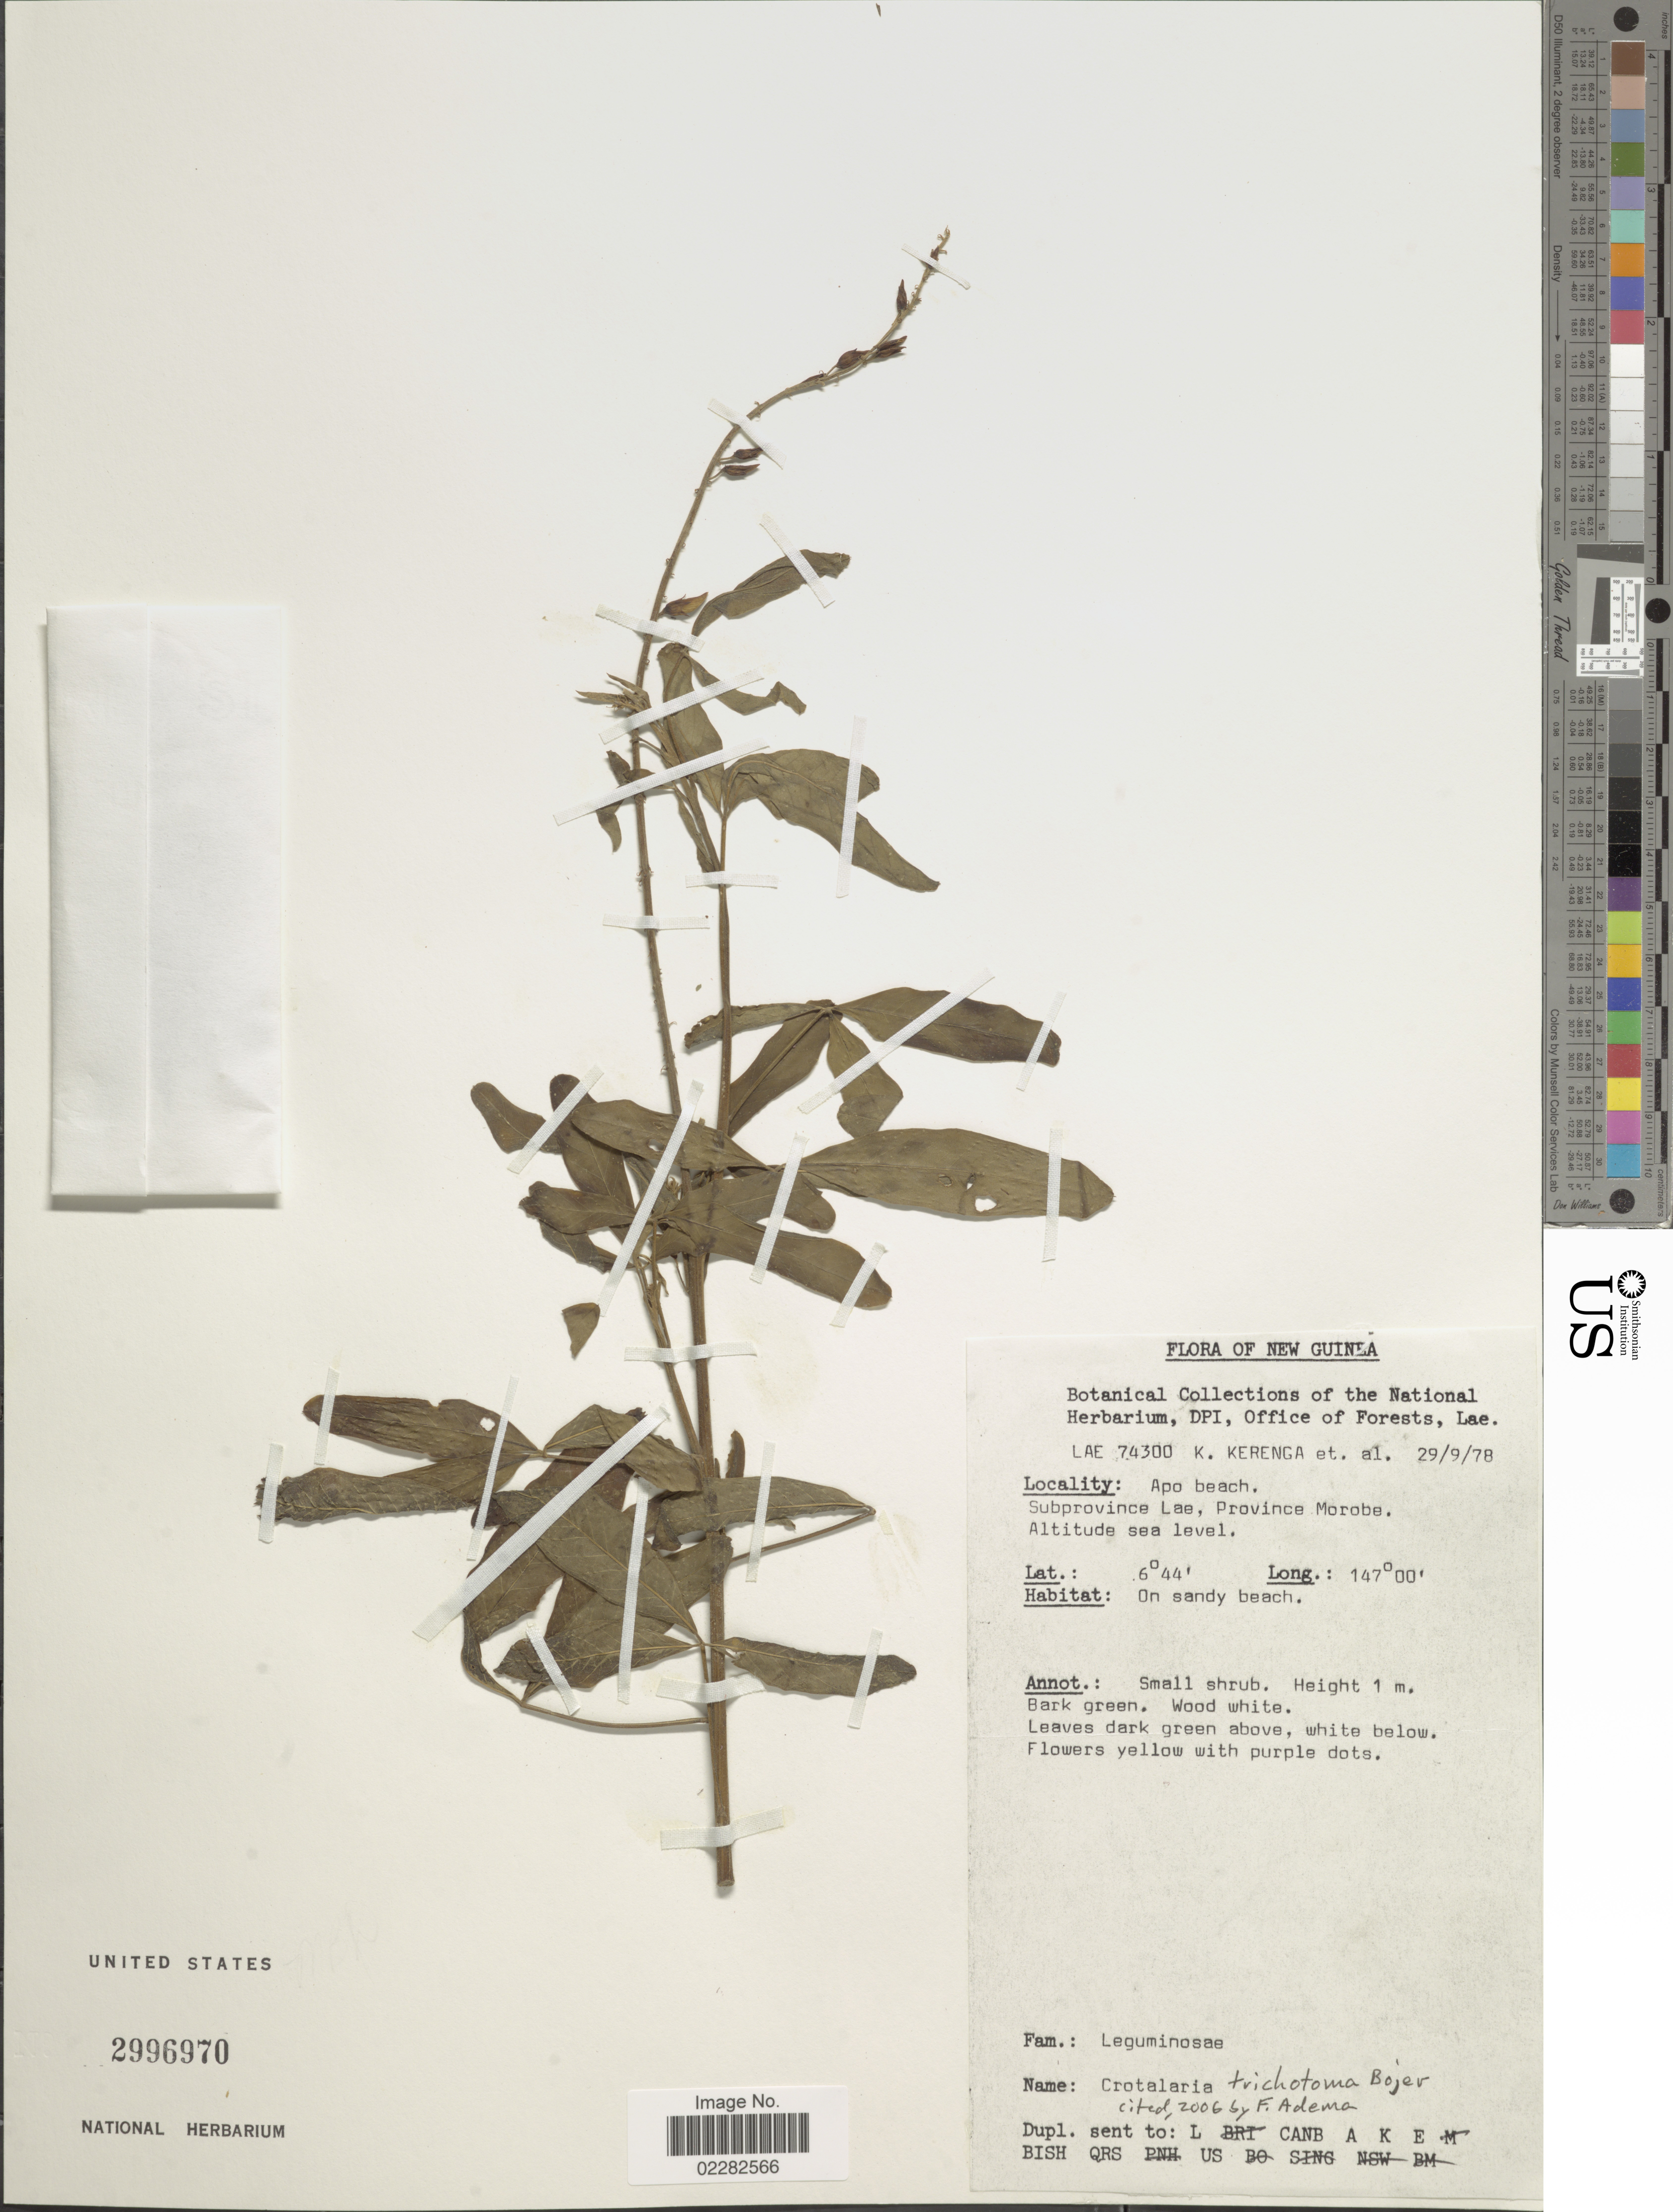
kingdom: Plantae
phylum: Tracheophyta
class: Magnoliopsida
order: Fabales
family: Fabaceae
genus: Crotalaria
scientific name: Crotalaria trichotoma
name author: Bojer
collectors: K. Kerenga & et al.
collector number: LAE 74300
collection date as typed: Transcribed d/m/y: 29/9/78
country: Papua New Guinea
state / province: Morobe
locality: Apo beach, Subprovince Lae.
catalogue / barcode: US 2996970